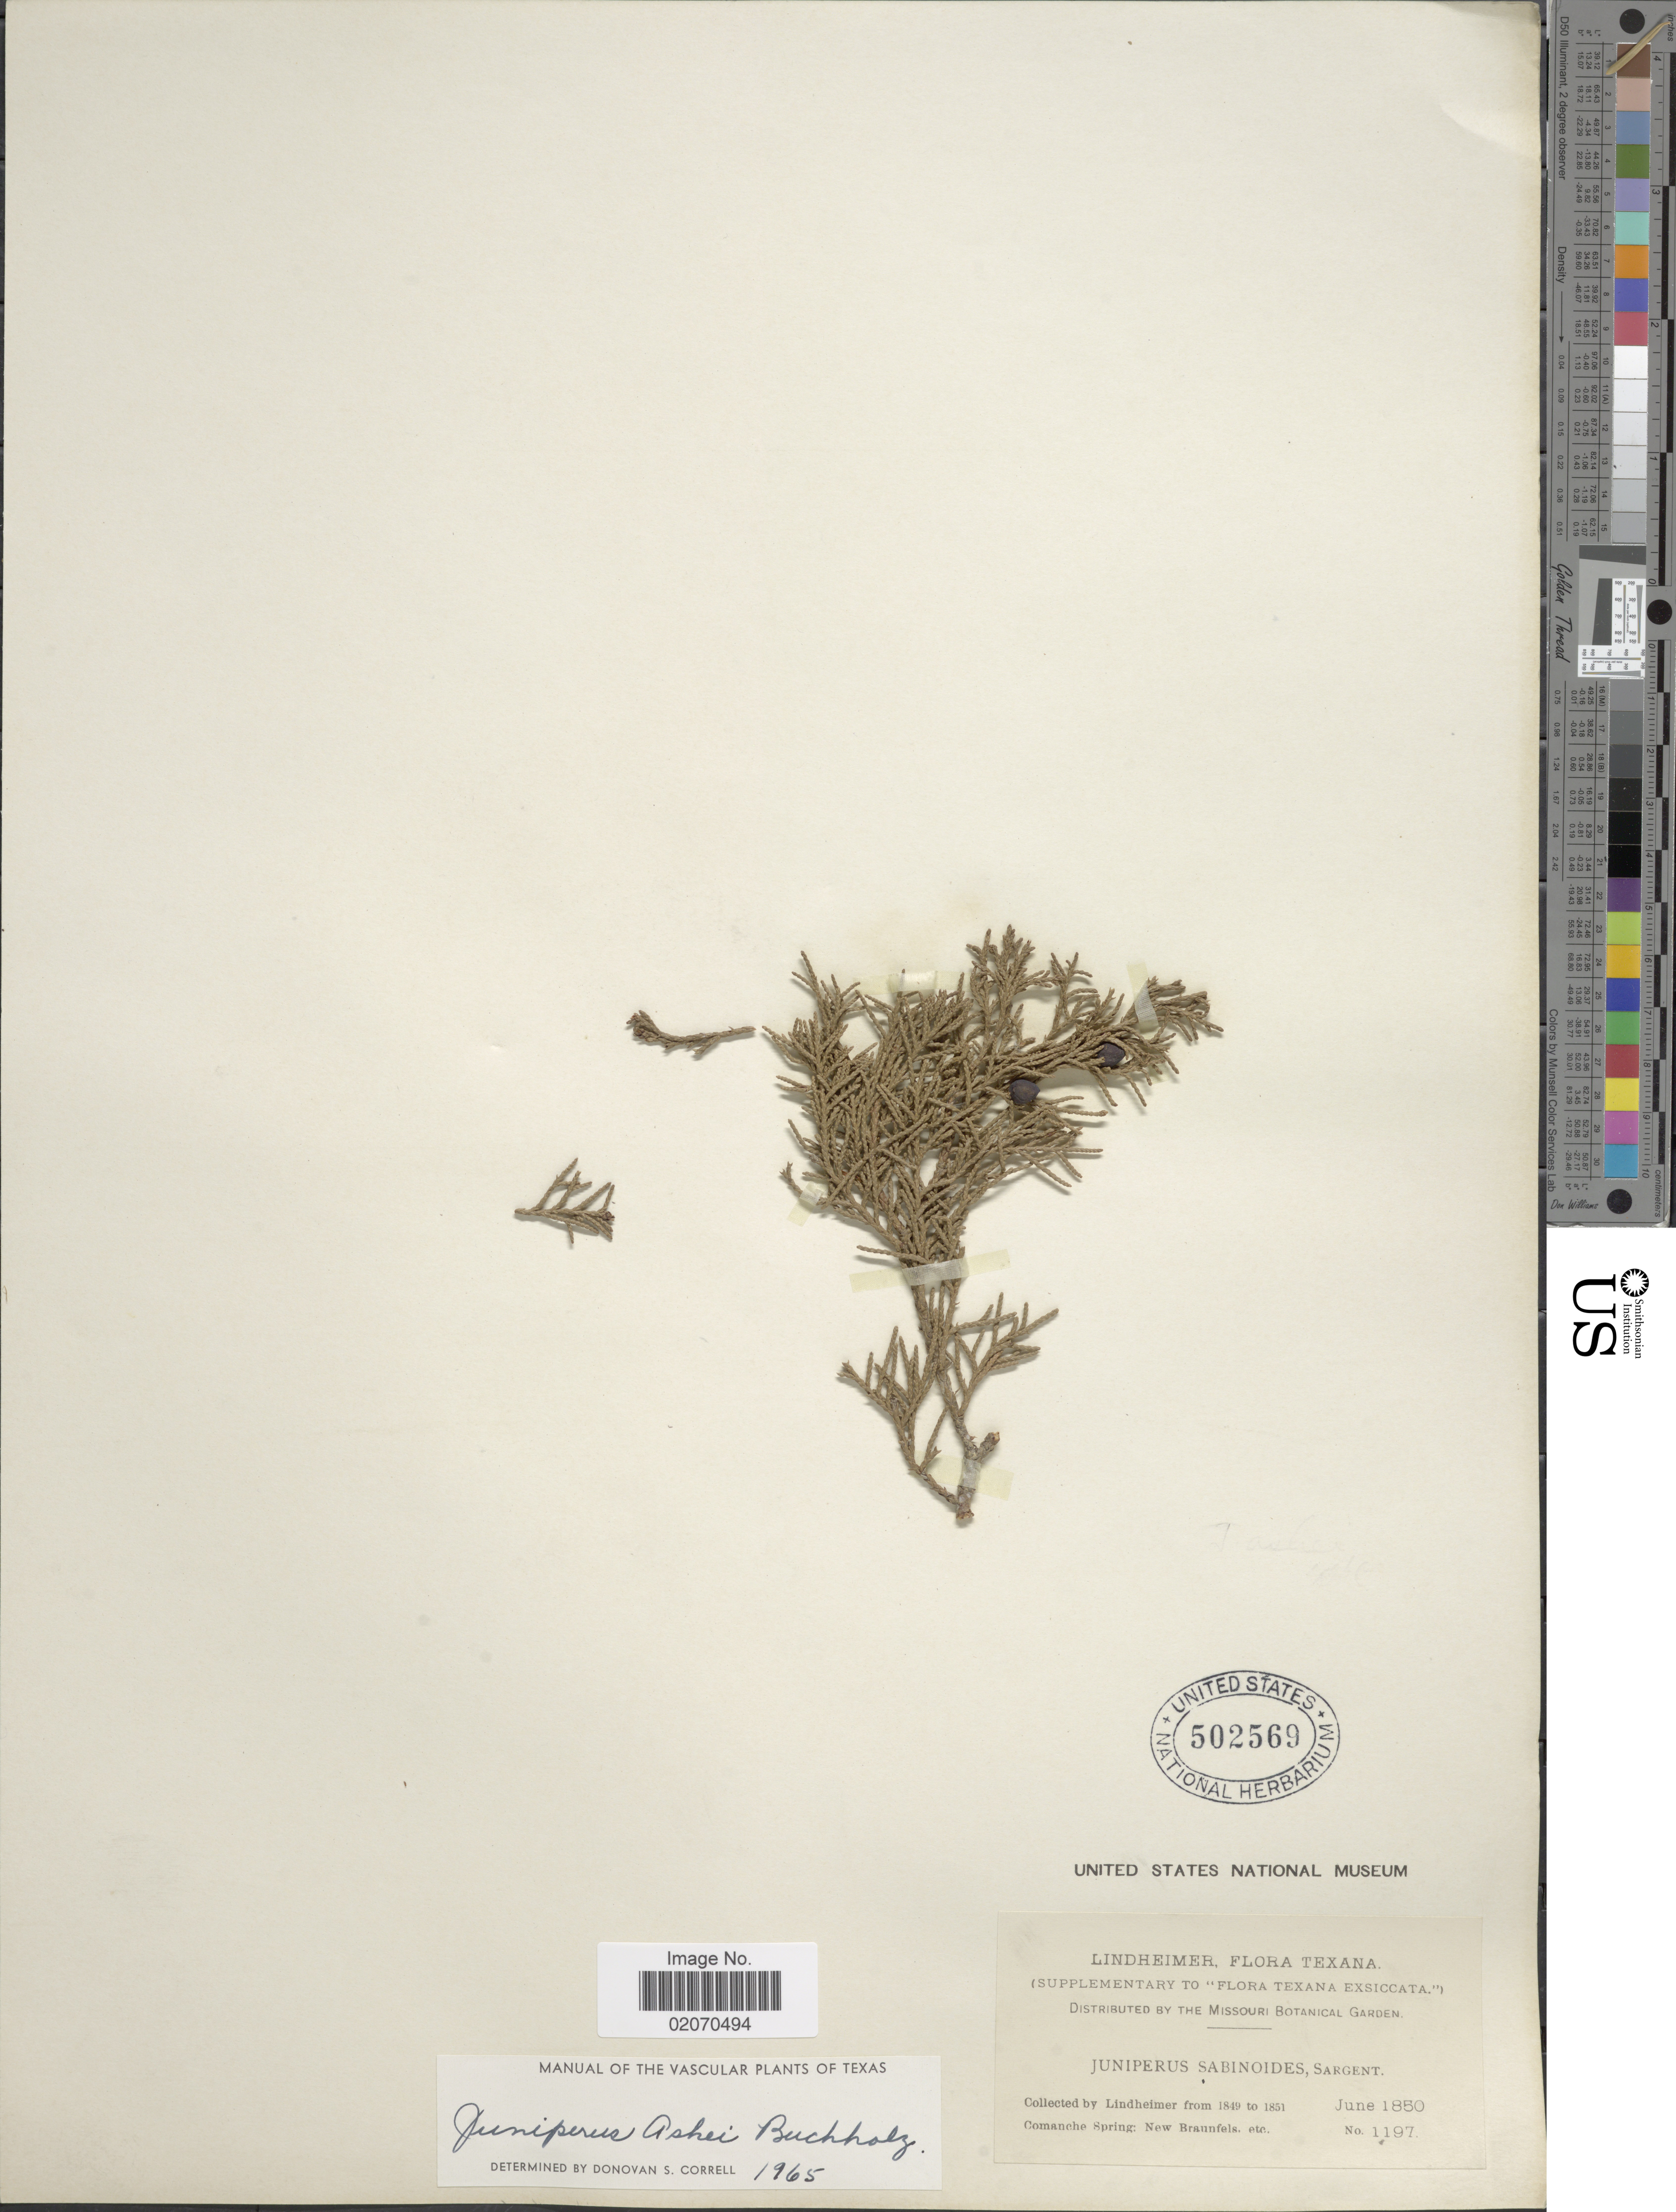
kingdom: Plantae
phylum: Tracheophyta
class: Pinopsida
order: Pinales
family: Cupressaceae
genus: Juniperus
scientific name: Juniperus ashei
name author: J. Buchholz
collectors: -. Lindheimer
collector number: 1197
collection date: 1850-06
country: United States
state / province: Texas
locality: Comanche Spring, New Braunfels, etc.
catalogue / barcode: US 502569